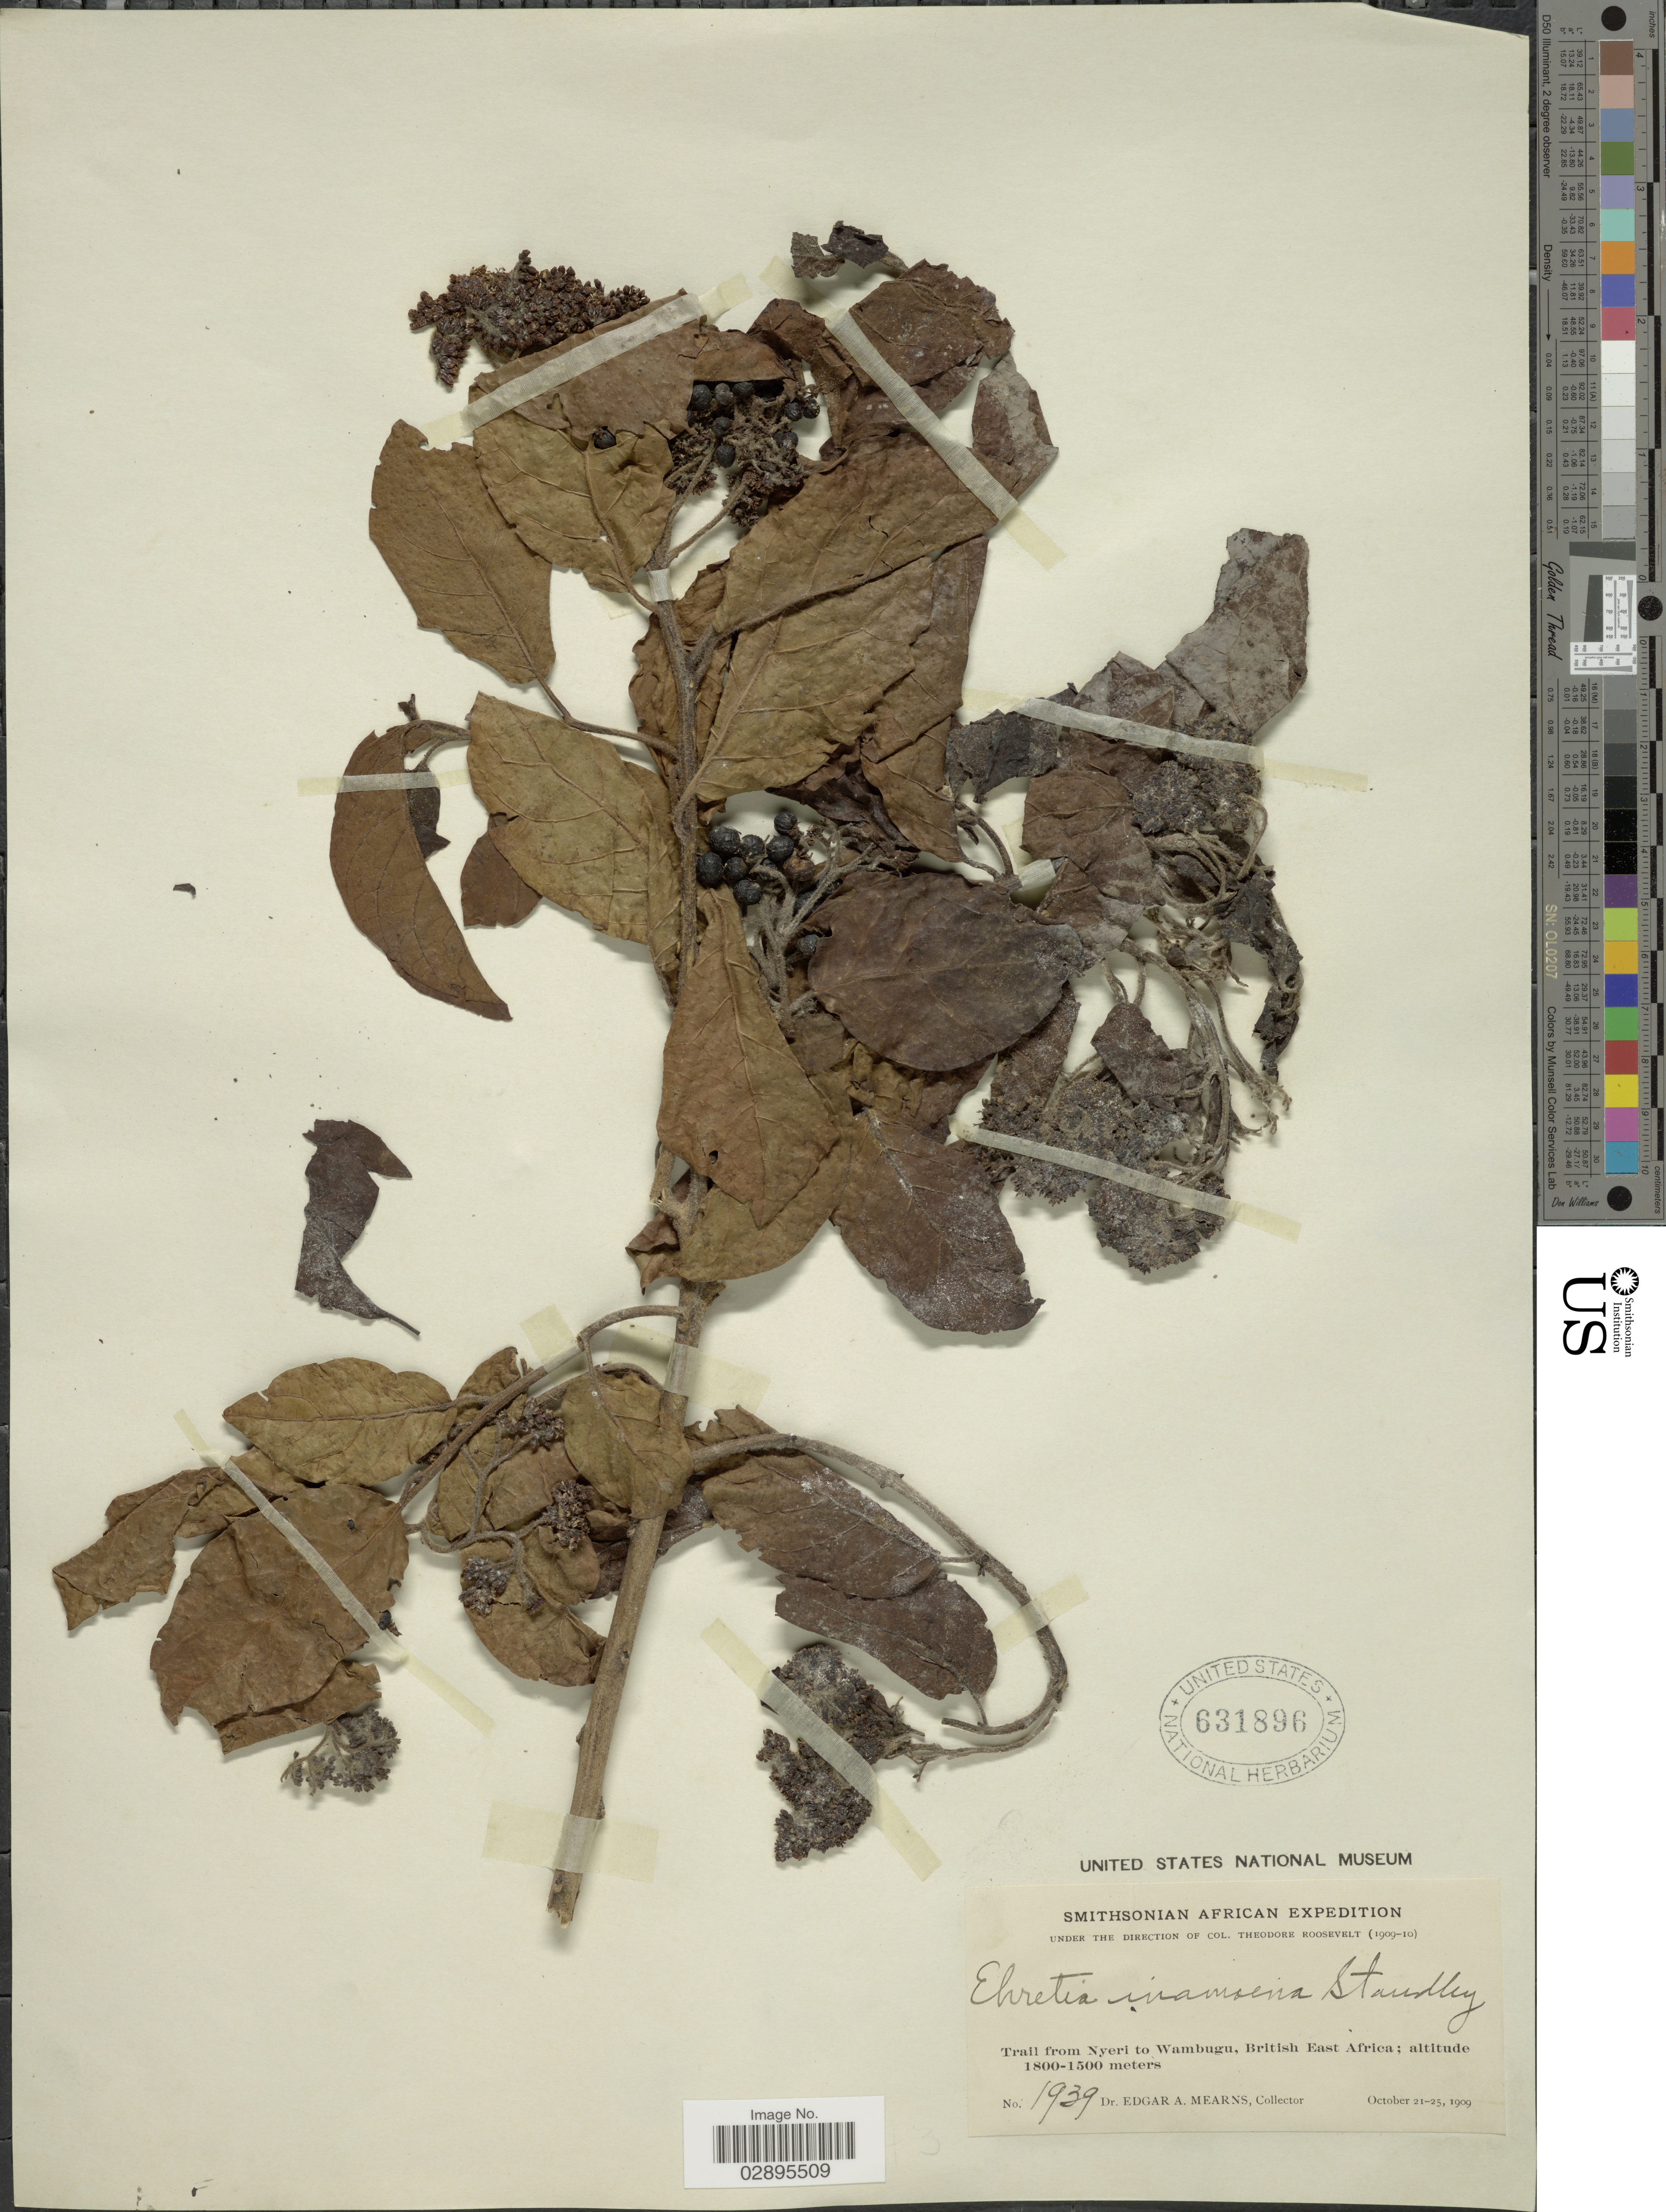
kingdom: Plantae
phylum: Tracheophyta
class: Magnoliopsida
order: Boraginales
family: Ehretiaceae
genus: Ehretia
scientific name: Ehretia inamoena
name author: Standl.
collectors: E. A. Mearns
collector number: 1939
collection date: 1909-10-21/1909-10-25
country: Kenya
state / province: Nyeri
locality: Trail from Nyeri to Wambugu, British East Africa.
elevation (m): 1500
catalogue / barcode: US 631896